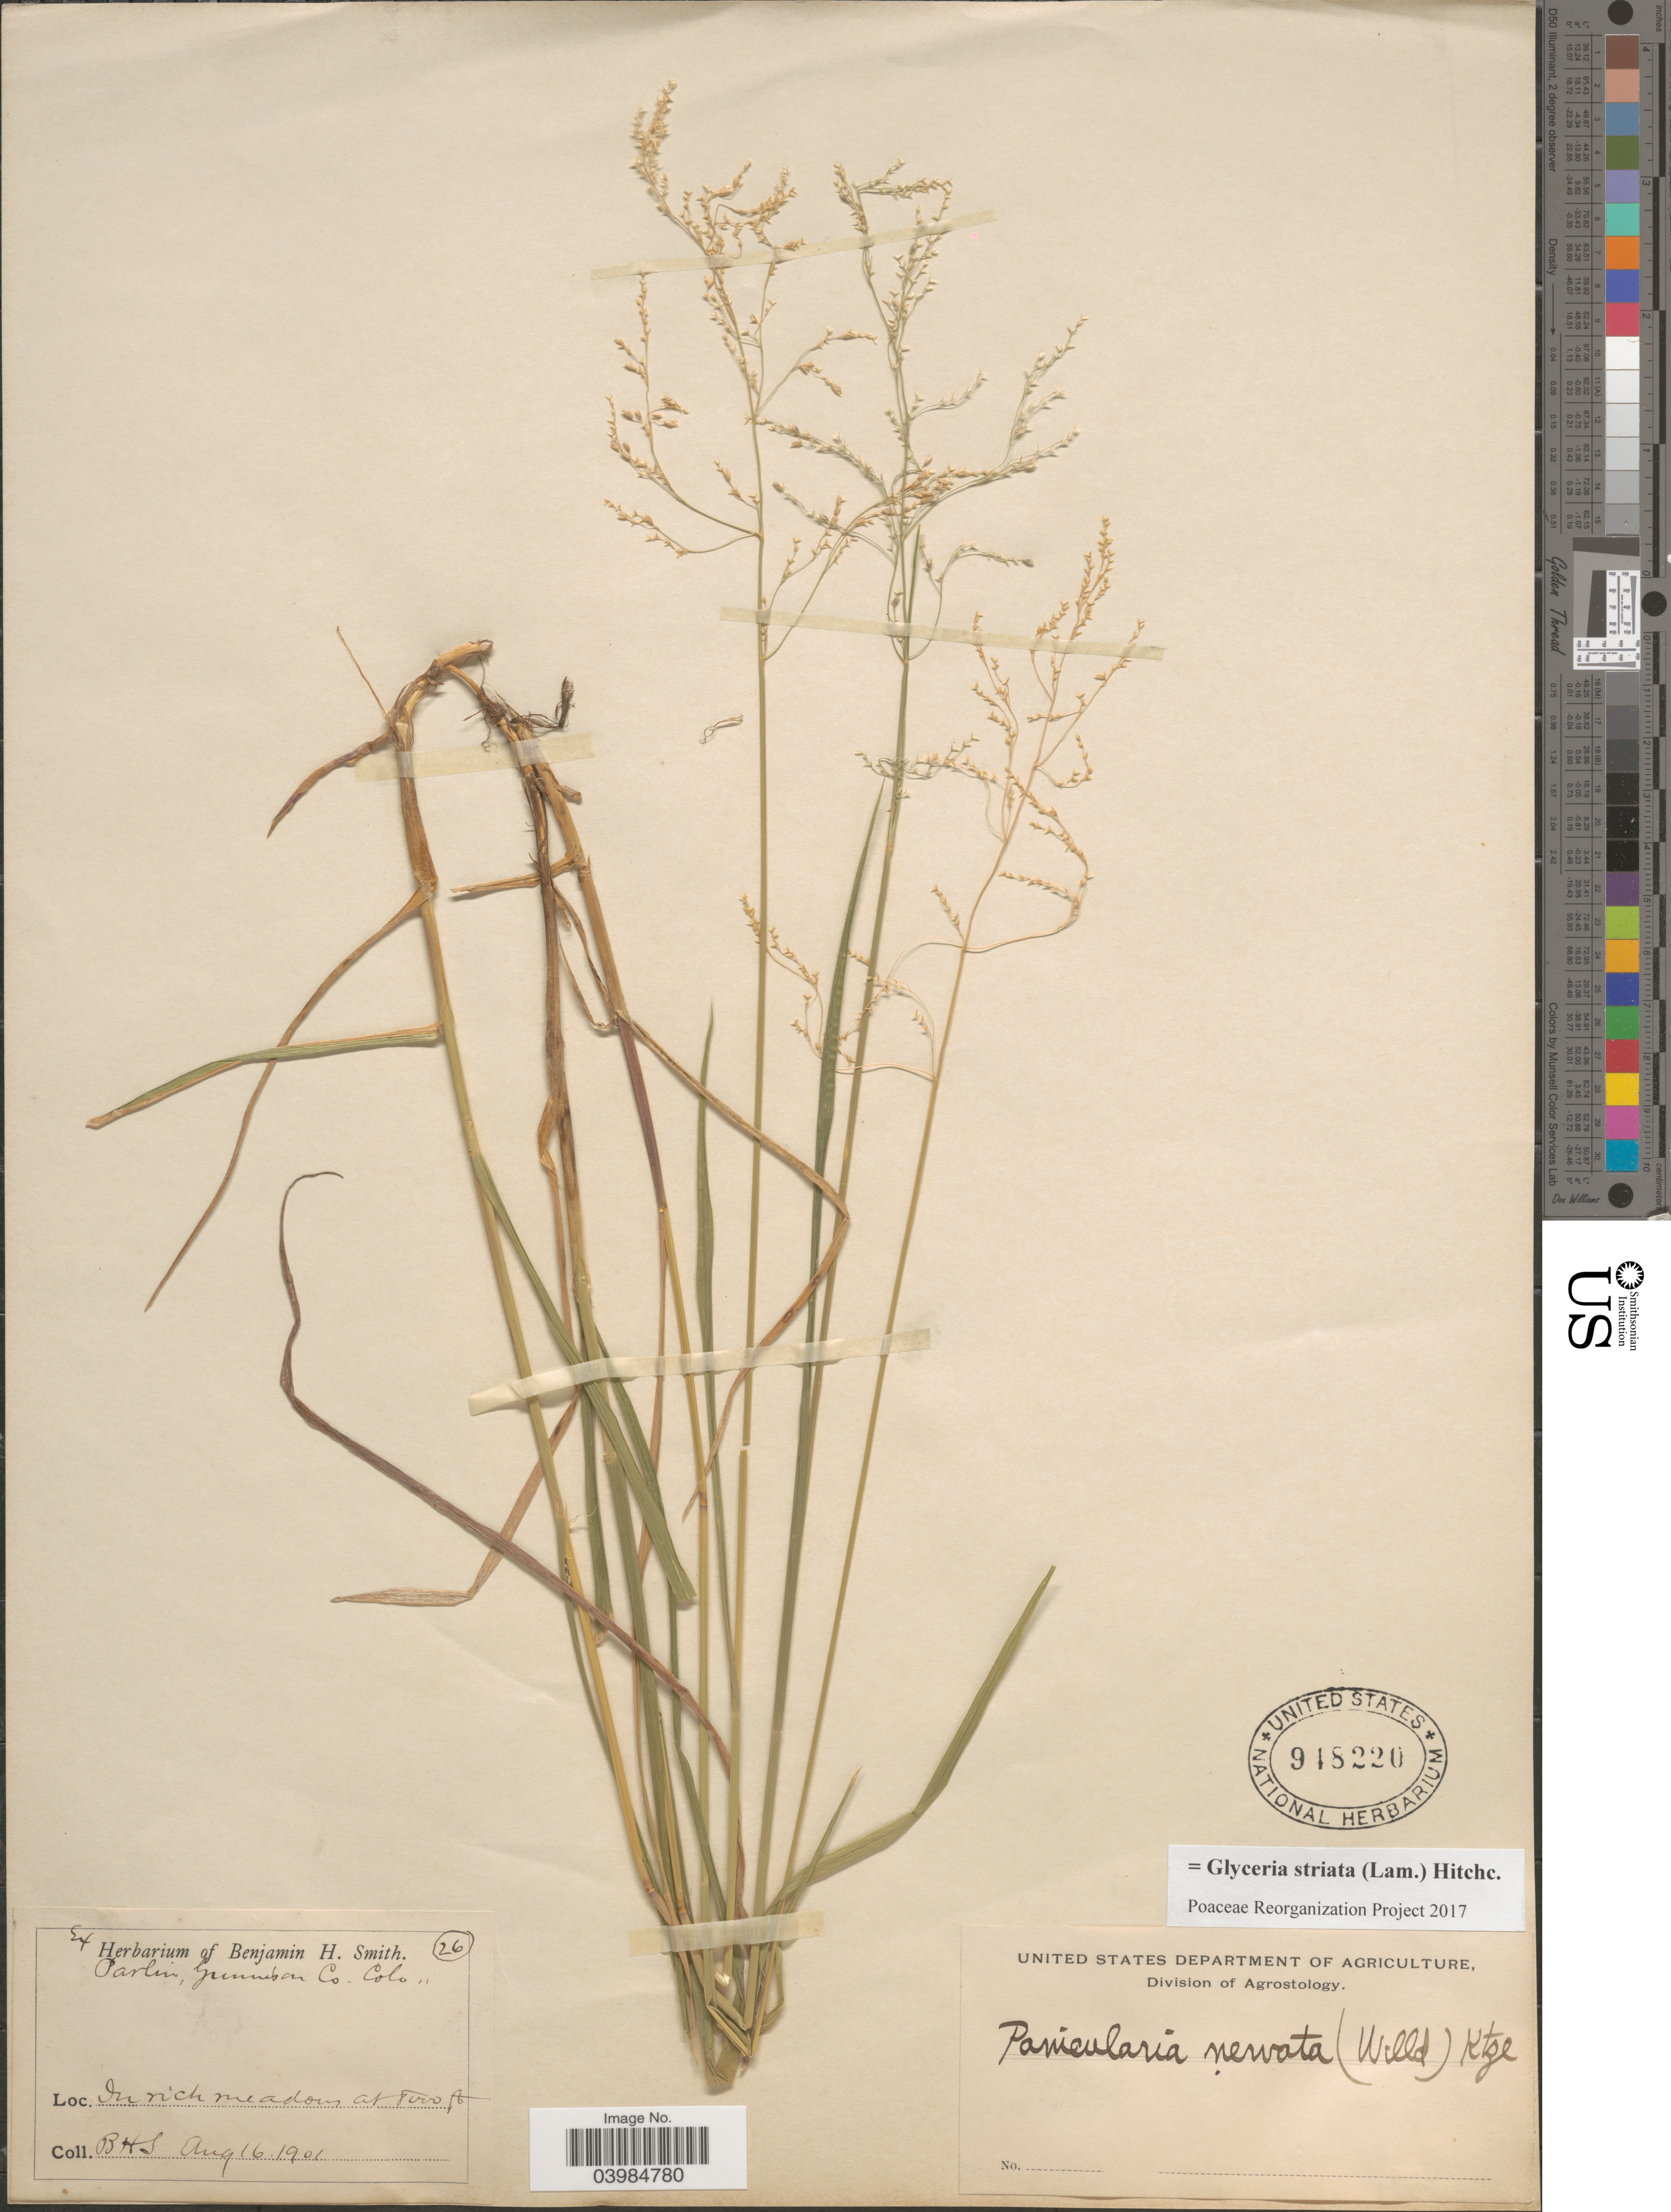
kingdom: Plantae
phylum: Tracheophyta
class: Liliopsida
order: Poales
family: Poaceae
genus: Glyceria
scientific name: Glyceria striata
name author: (Lam.) Hitchc.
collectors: B. H. Smith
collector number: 26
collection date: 1901-08-16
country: United States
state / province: Colorado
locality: Parlin, Gunnison Co.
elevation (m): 2438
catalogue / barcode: US 948220